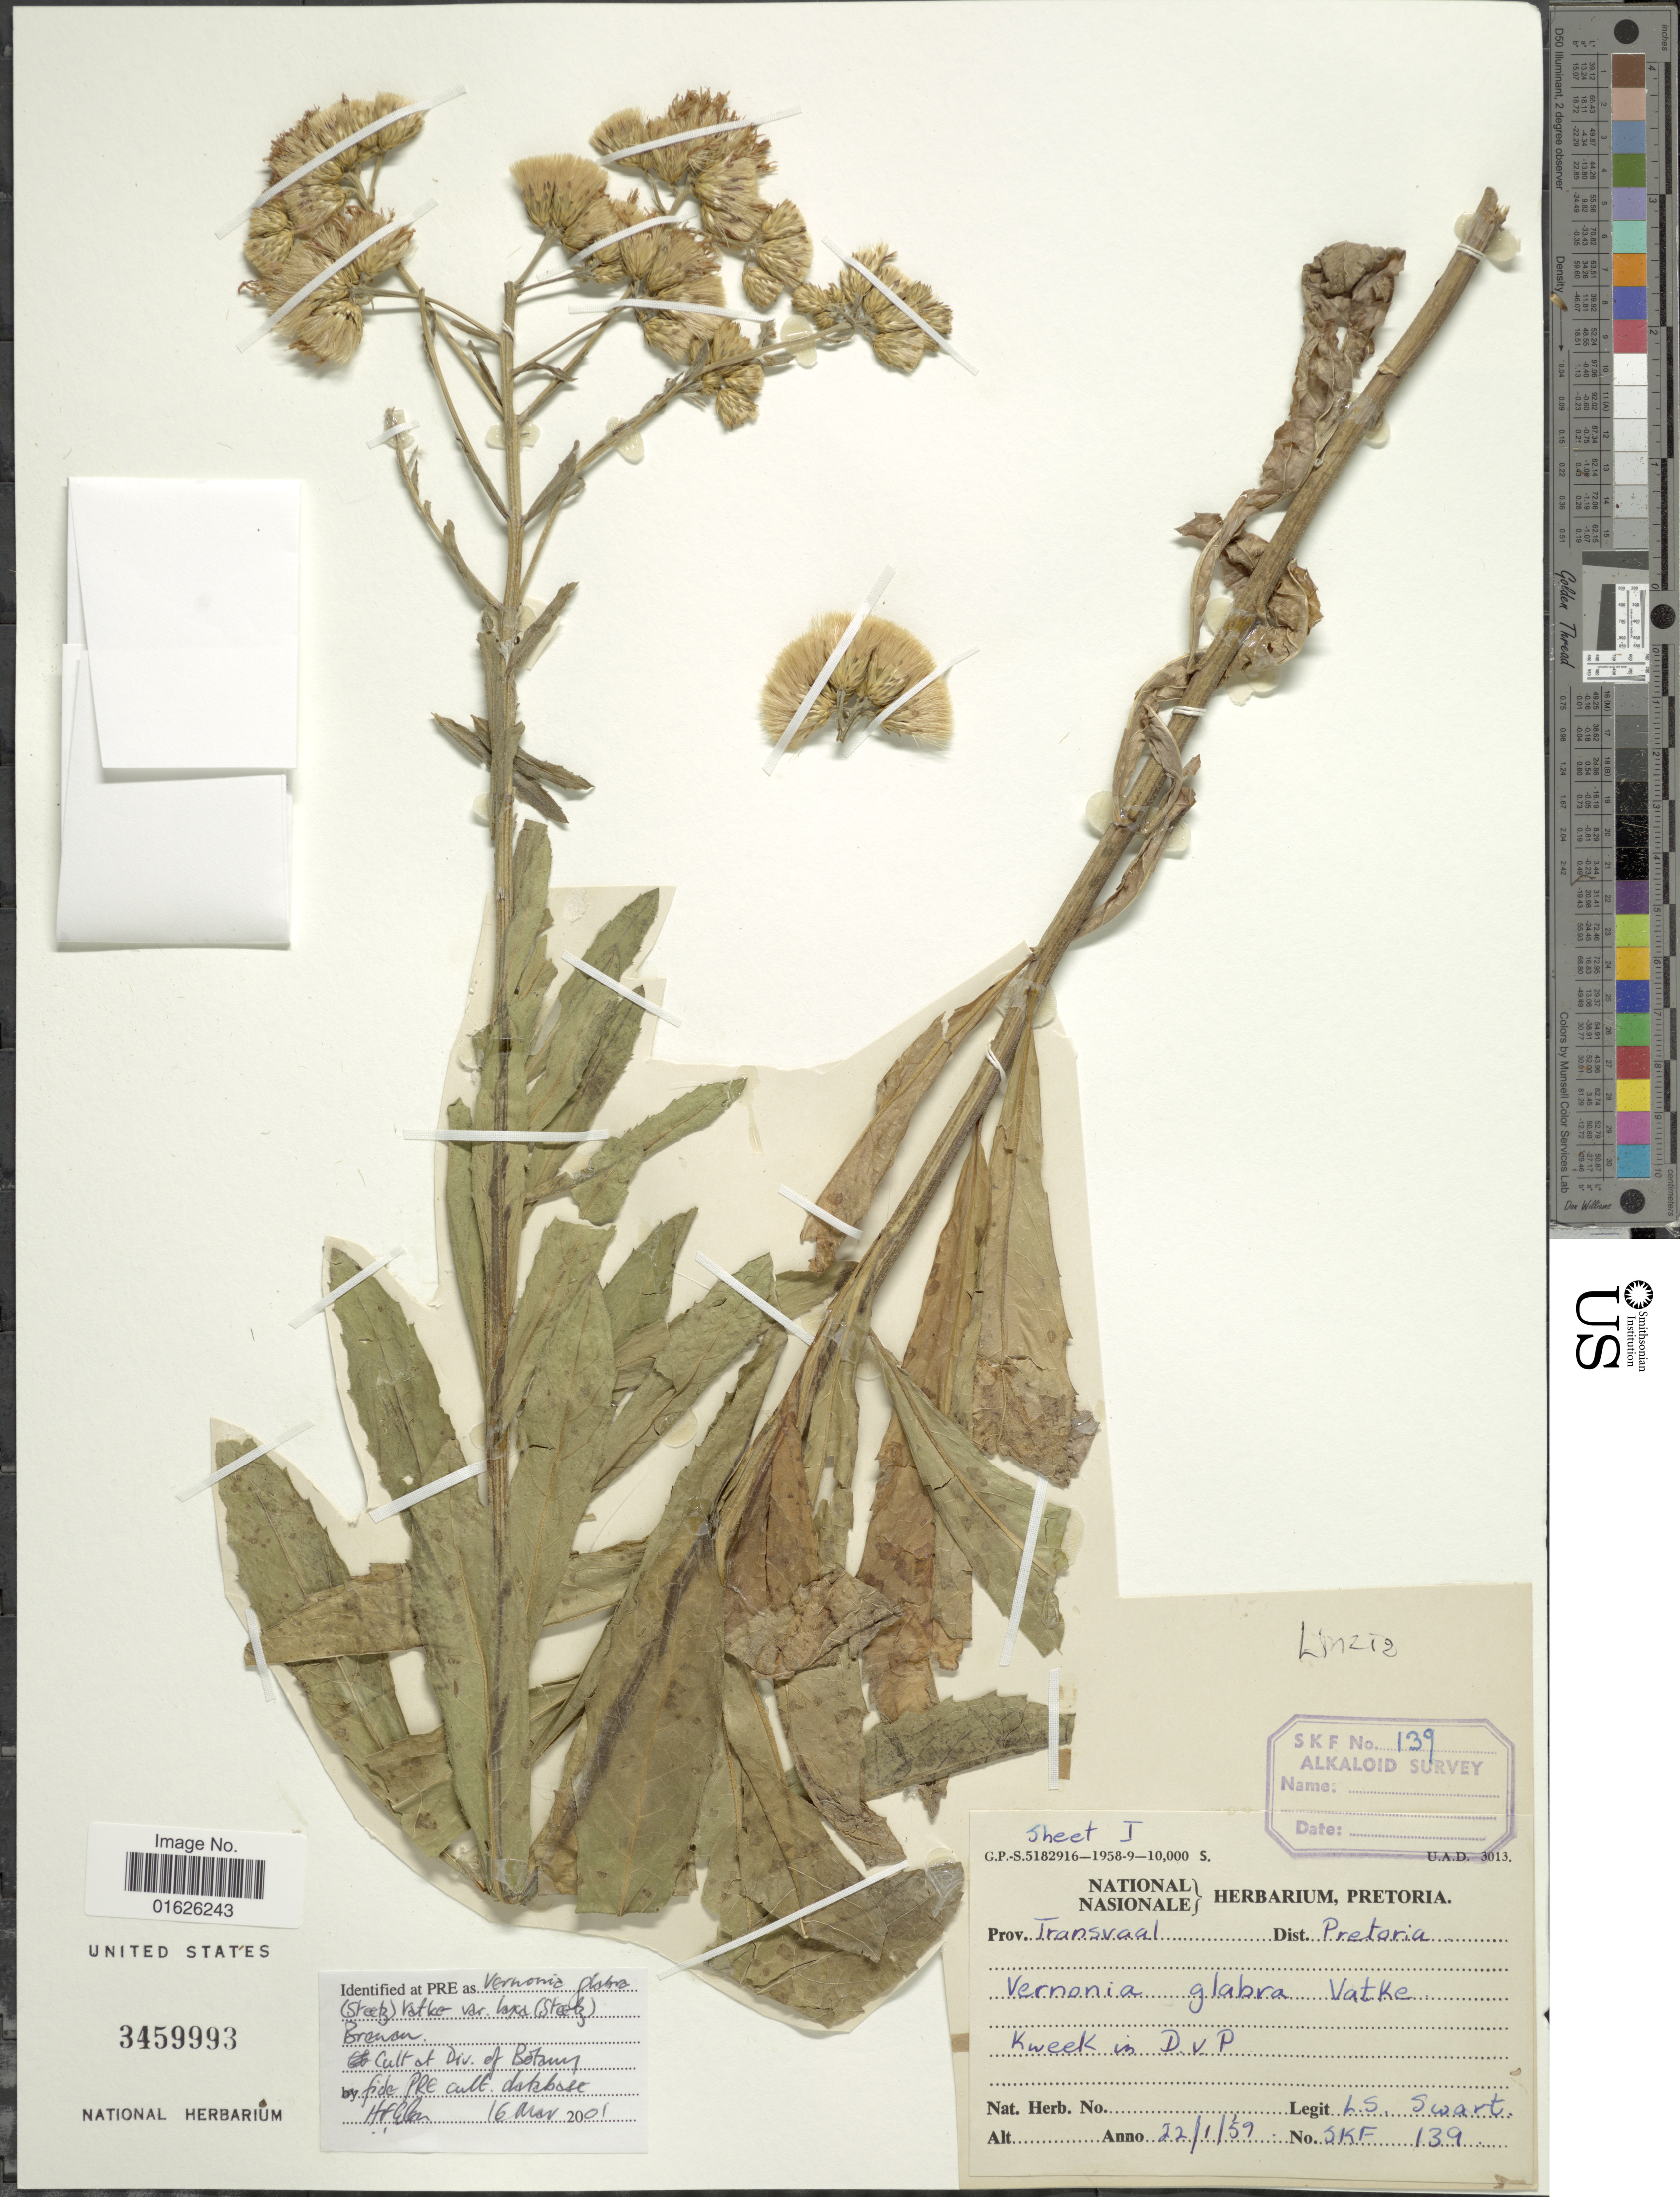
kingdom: Plantae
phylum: Tracheophyta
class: Magnoliopsida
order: Asterales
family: Asteraceae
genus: Linzia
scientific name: Linzia glabra var. laxa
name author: Steetz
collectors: L. Swart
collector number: SKF 139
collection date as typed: Transcribed d/m/y: 22/1/59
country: South Africa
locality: Prov. Transvaal, Dist. Pretoria, kweek in DVP.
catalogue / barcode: US 3459993